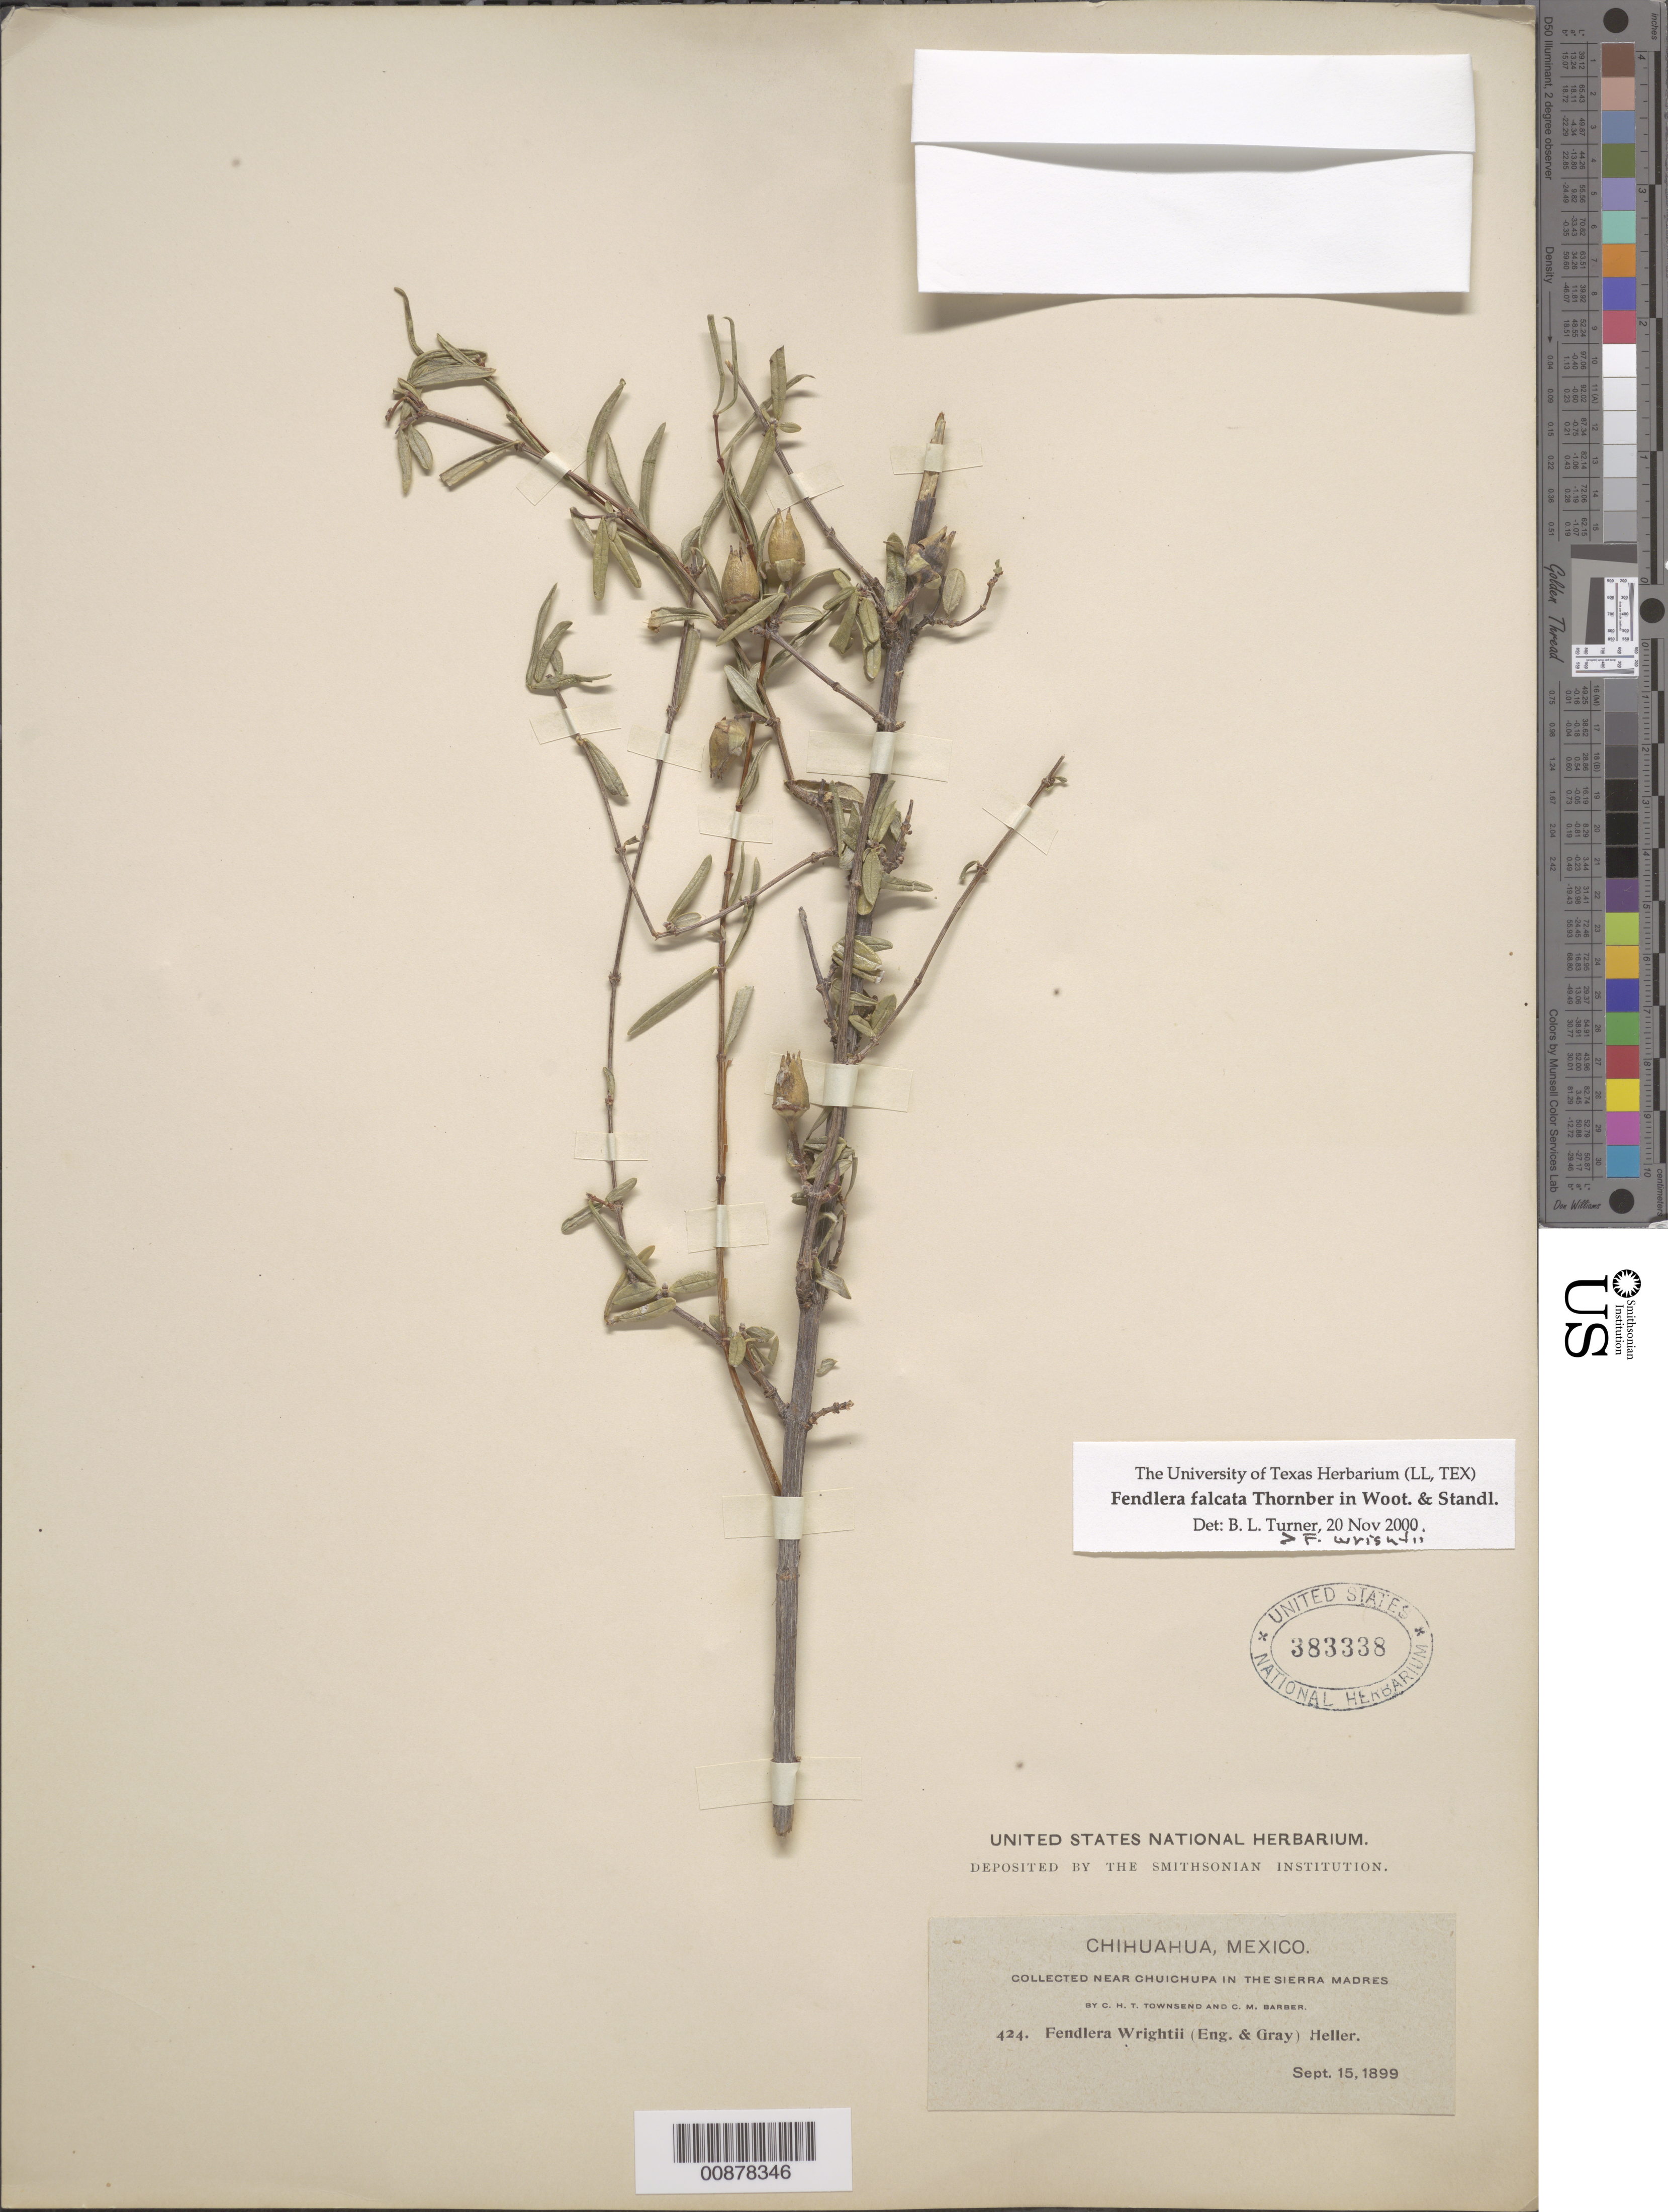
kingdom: Plantae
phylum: Tracheophyta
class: Magnoliopsida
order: Cornales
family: Hydrangeaceae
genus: Fendlera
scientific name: Fendlera falcata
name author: Thornber in Wooton & Standl.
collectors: C. H. T. Townsend & C. Barber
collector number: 424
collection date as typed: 15 Sep 1899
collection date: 1899-09-15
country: Mexico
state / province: Chihuahua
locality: Near Chuichupa in the Sierra Madre, Chihuahua.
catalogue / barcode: US 383338